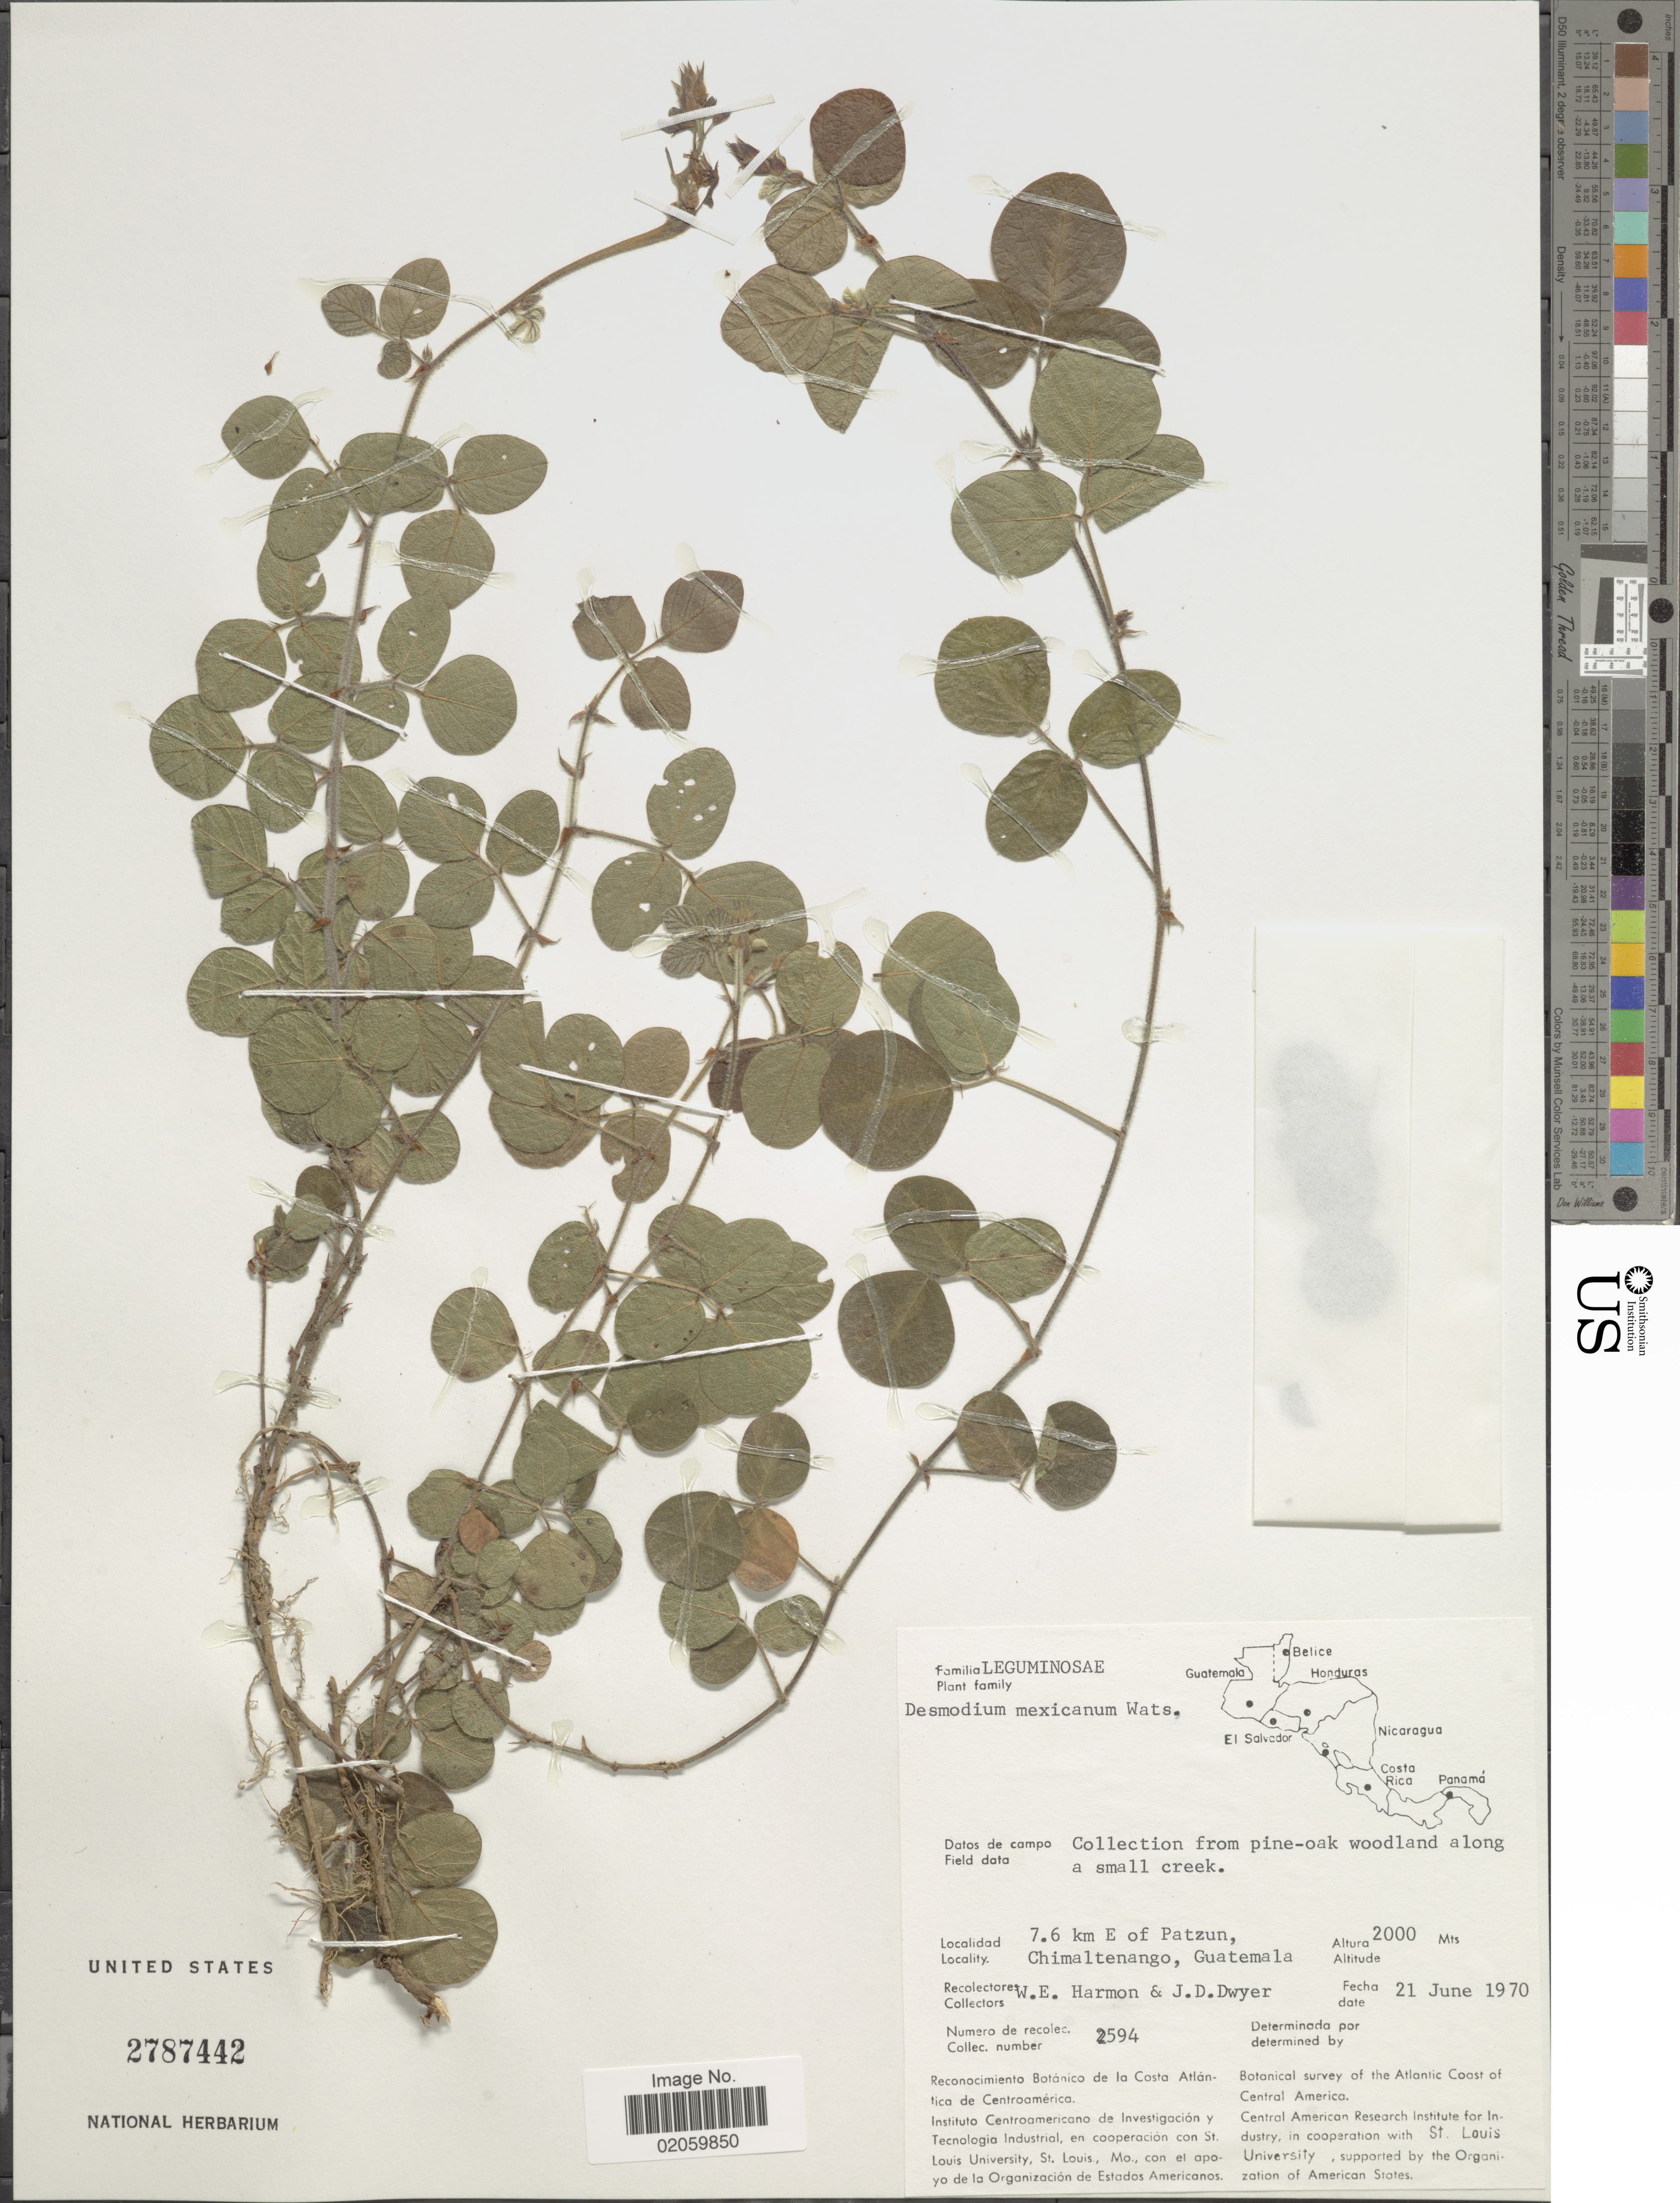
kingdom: Plantae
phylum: Tracheophyta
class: Magnoliopsida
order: Fabales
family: Fabaceae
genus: Desmodium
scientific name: Desmodium mexicanum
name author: S. Watson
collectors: W. E. Harmon & J. D. Dwyer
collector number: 2594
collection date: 1970-06-21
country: Guatemala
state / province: Chimaltenango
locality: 7.6 km E of Patzun Chimaltenango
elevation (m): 2000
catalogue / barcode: US 2787442